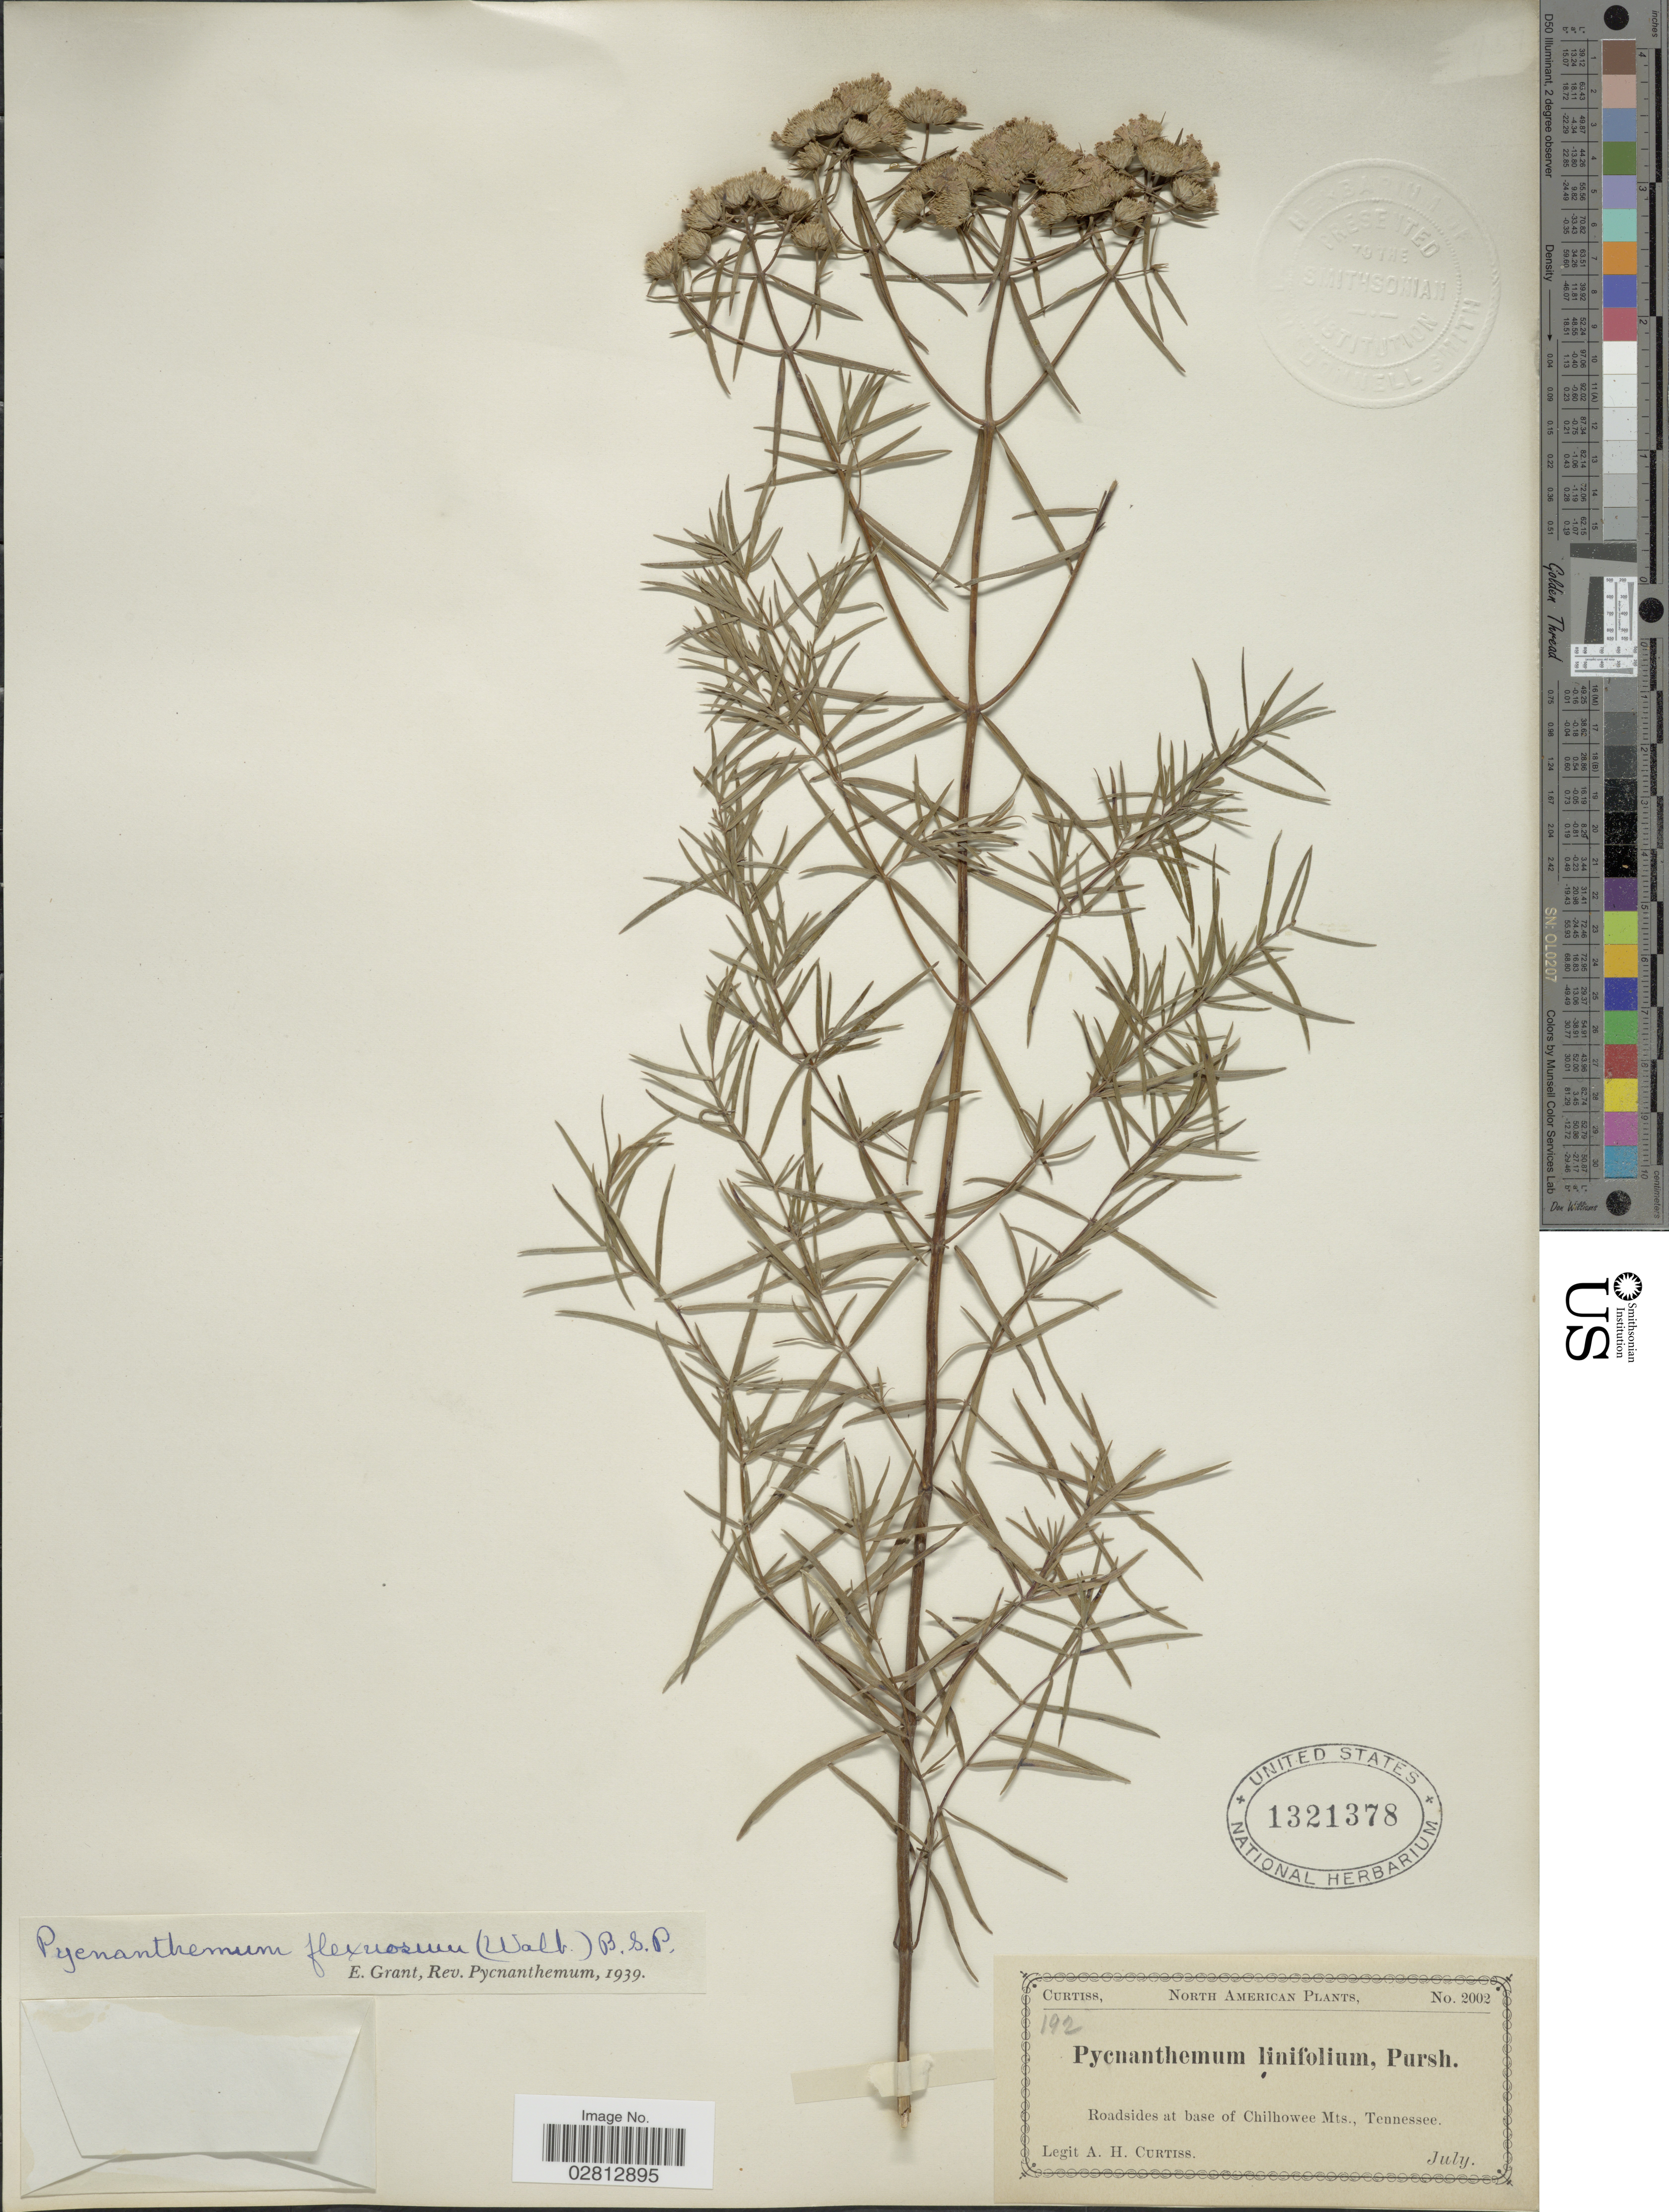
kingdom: Plantae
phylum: Tracheophyta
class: Magnoliopsida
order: Lamiales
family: Lamiaceae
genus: Pycnanthemum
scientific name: Pycnanthemum tenuifolium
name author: Schrad.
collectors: A. Curtis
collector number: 2002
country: United States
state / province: Tennessee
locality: Roadsides at base of Chilhowee Mts.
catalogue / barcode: US 1321378